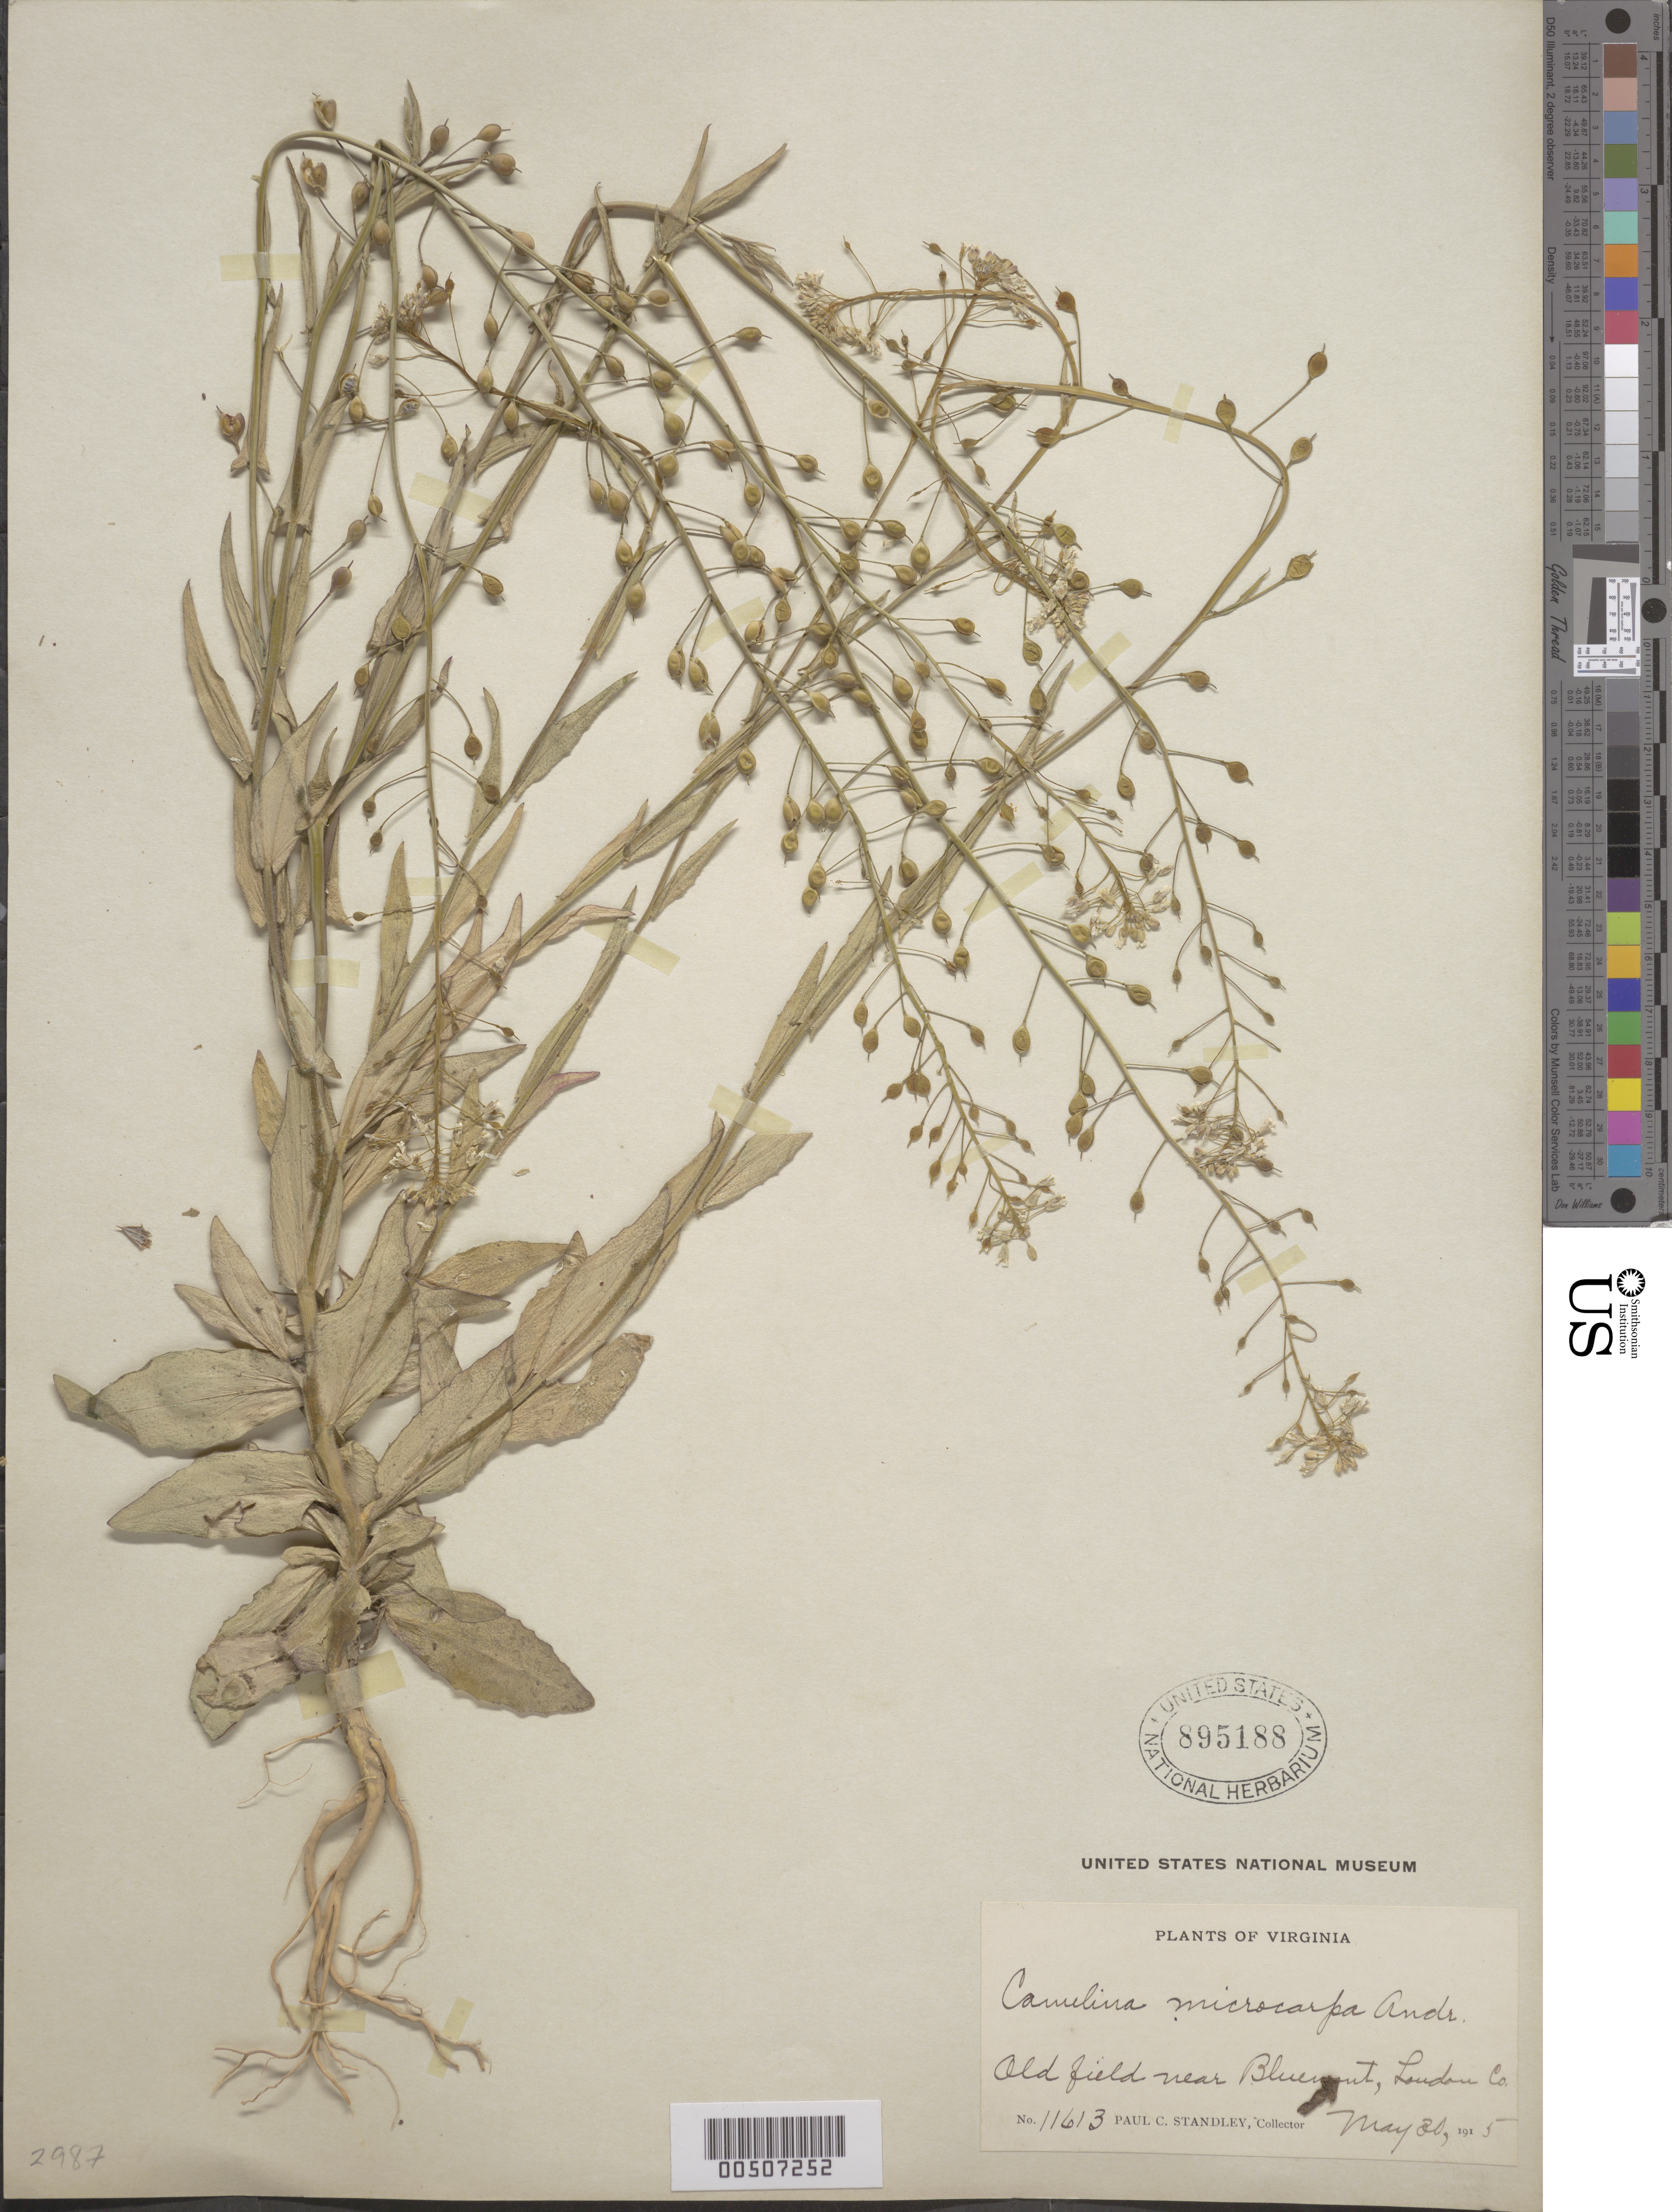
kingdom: Plantae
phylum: Tracheophyta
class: Magnoliopsida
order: Brassicales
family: Brassicaceae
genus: Camelina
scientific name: Camelina microcarpa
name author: DC.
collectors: P. C. Standley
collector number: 11613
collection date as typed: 30 May 1915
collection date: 1915-05-30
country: United States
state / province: Virginia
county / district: Loudoun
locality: Bluemont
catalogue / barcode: US 895188